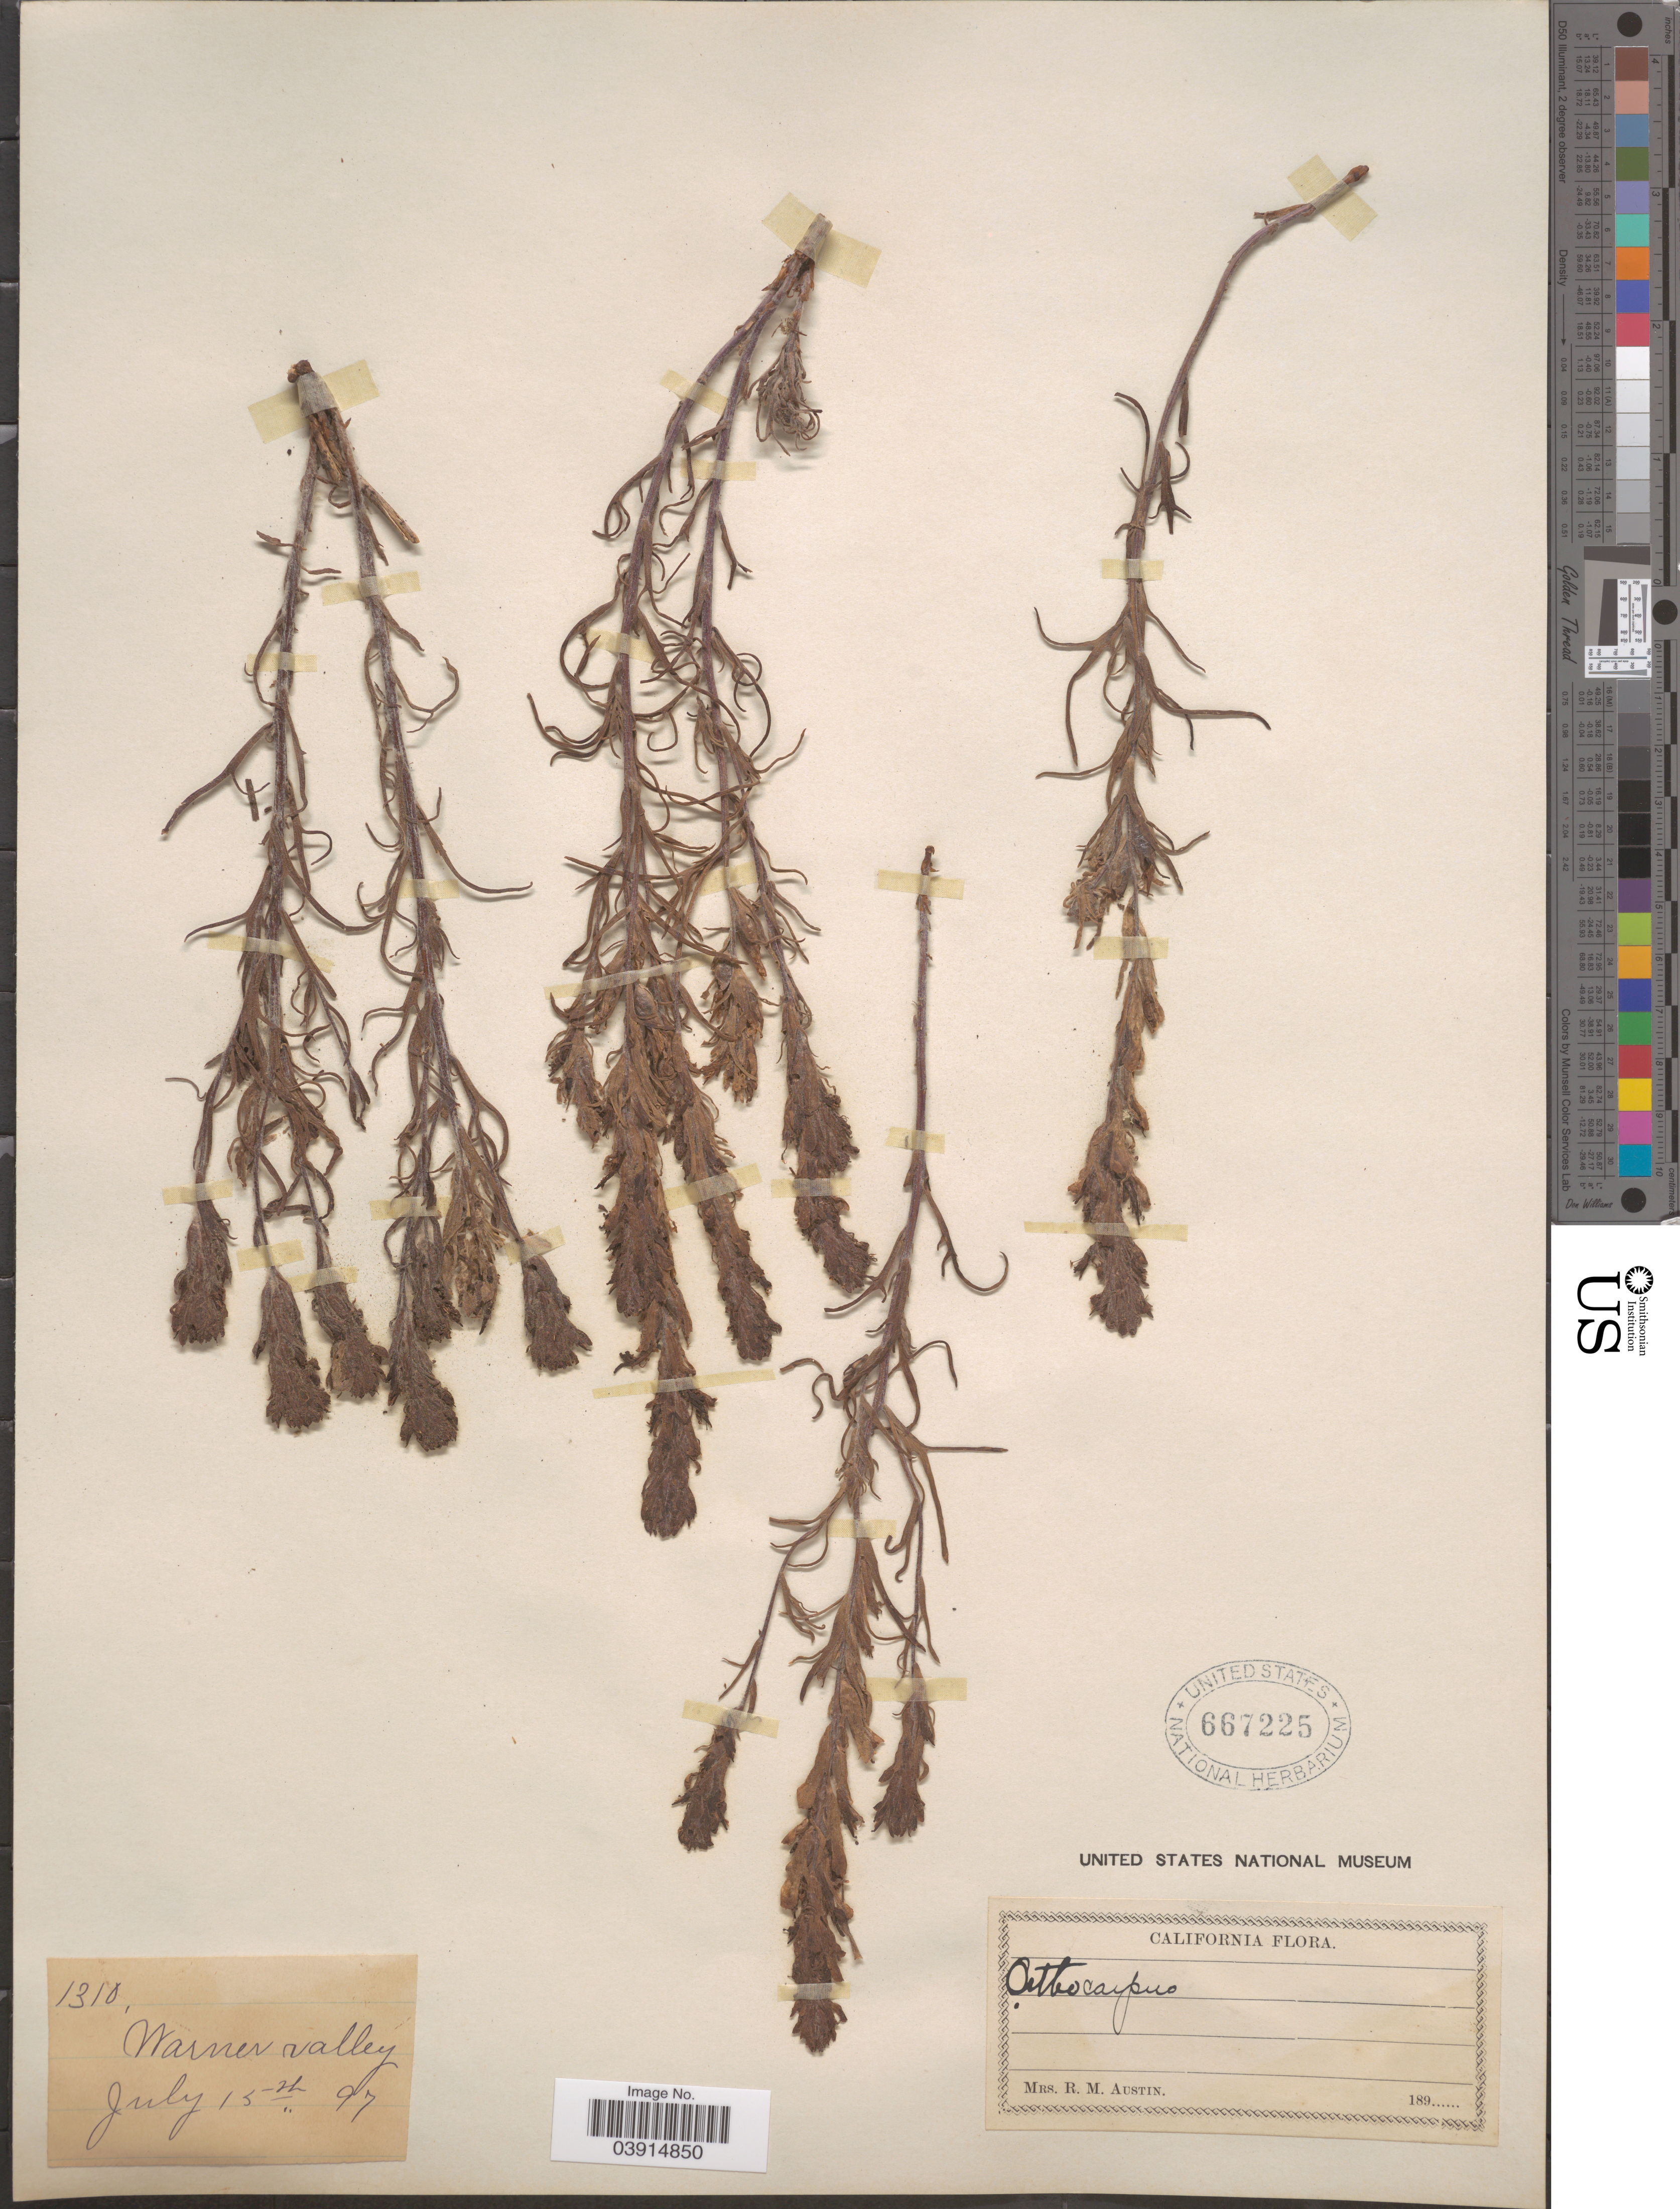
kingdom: Plantae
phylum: Tracheophyta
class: Magnoliopsida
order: Lamiales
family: Orobanchaceae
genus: Castilleja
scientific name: Castilleja sp.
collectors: R. Austin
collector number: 1310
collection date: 1897-07-15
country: United States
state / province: California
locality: Warner valley.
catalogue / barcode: US 667225